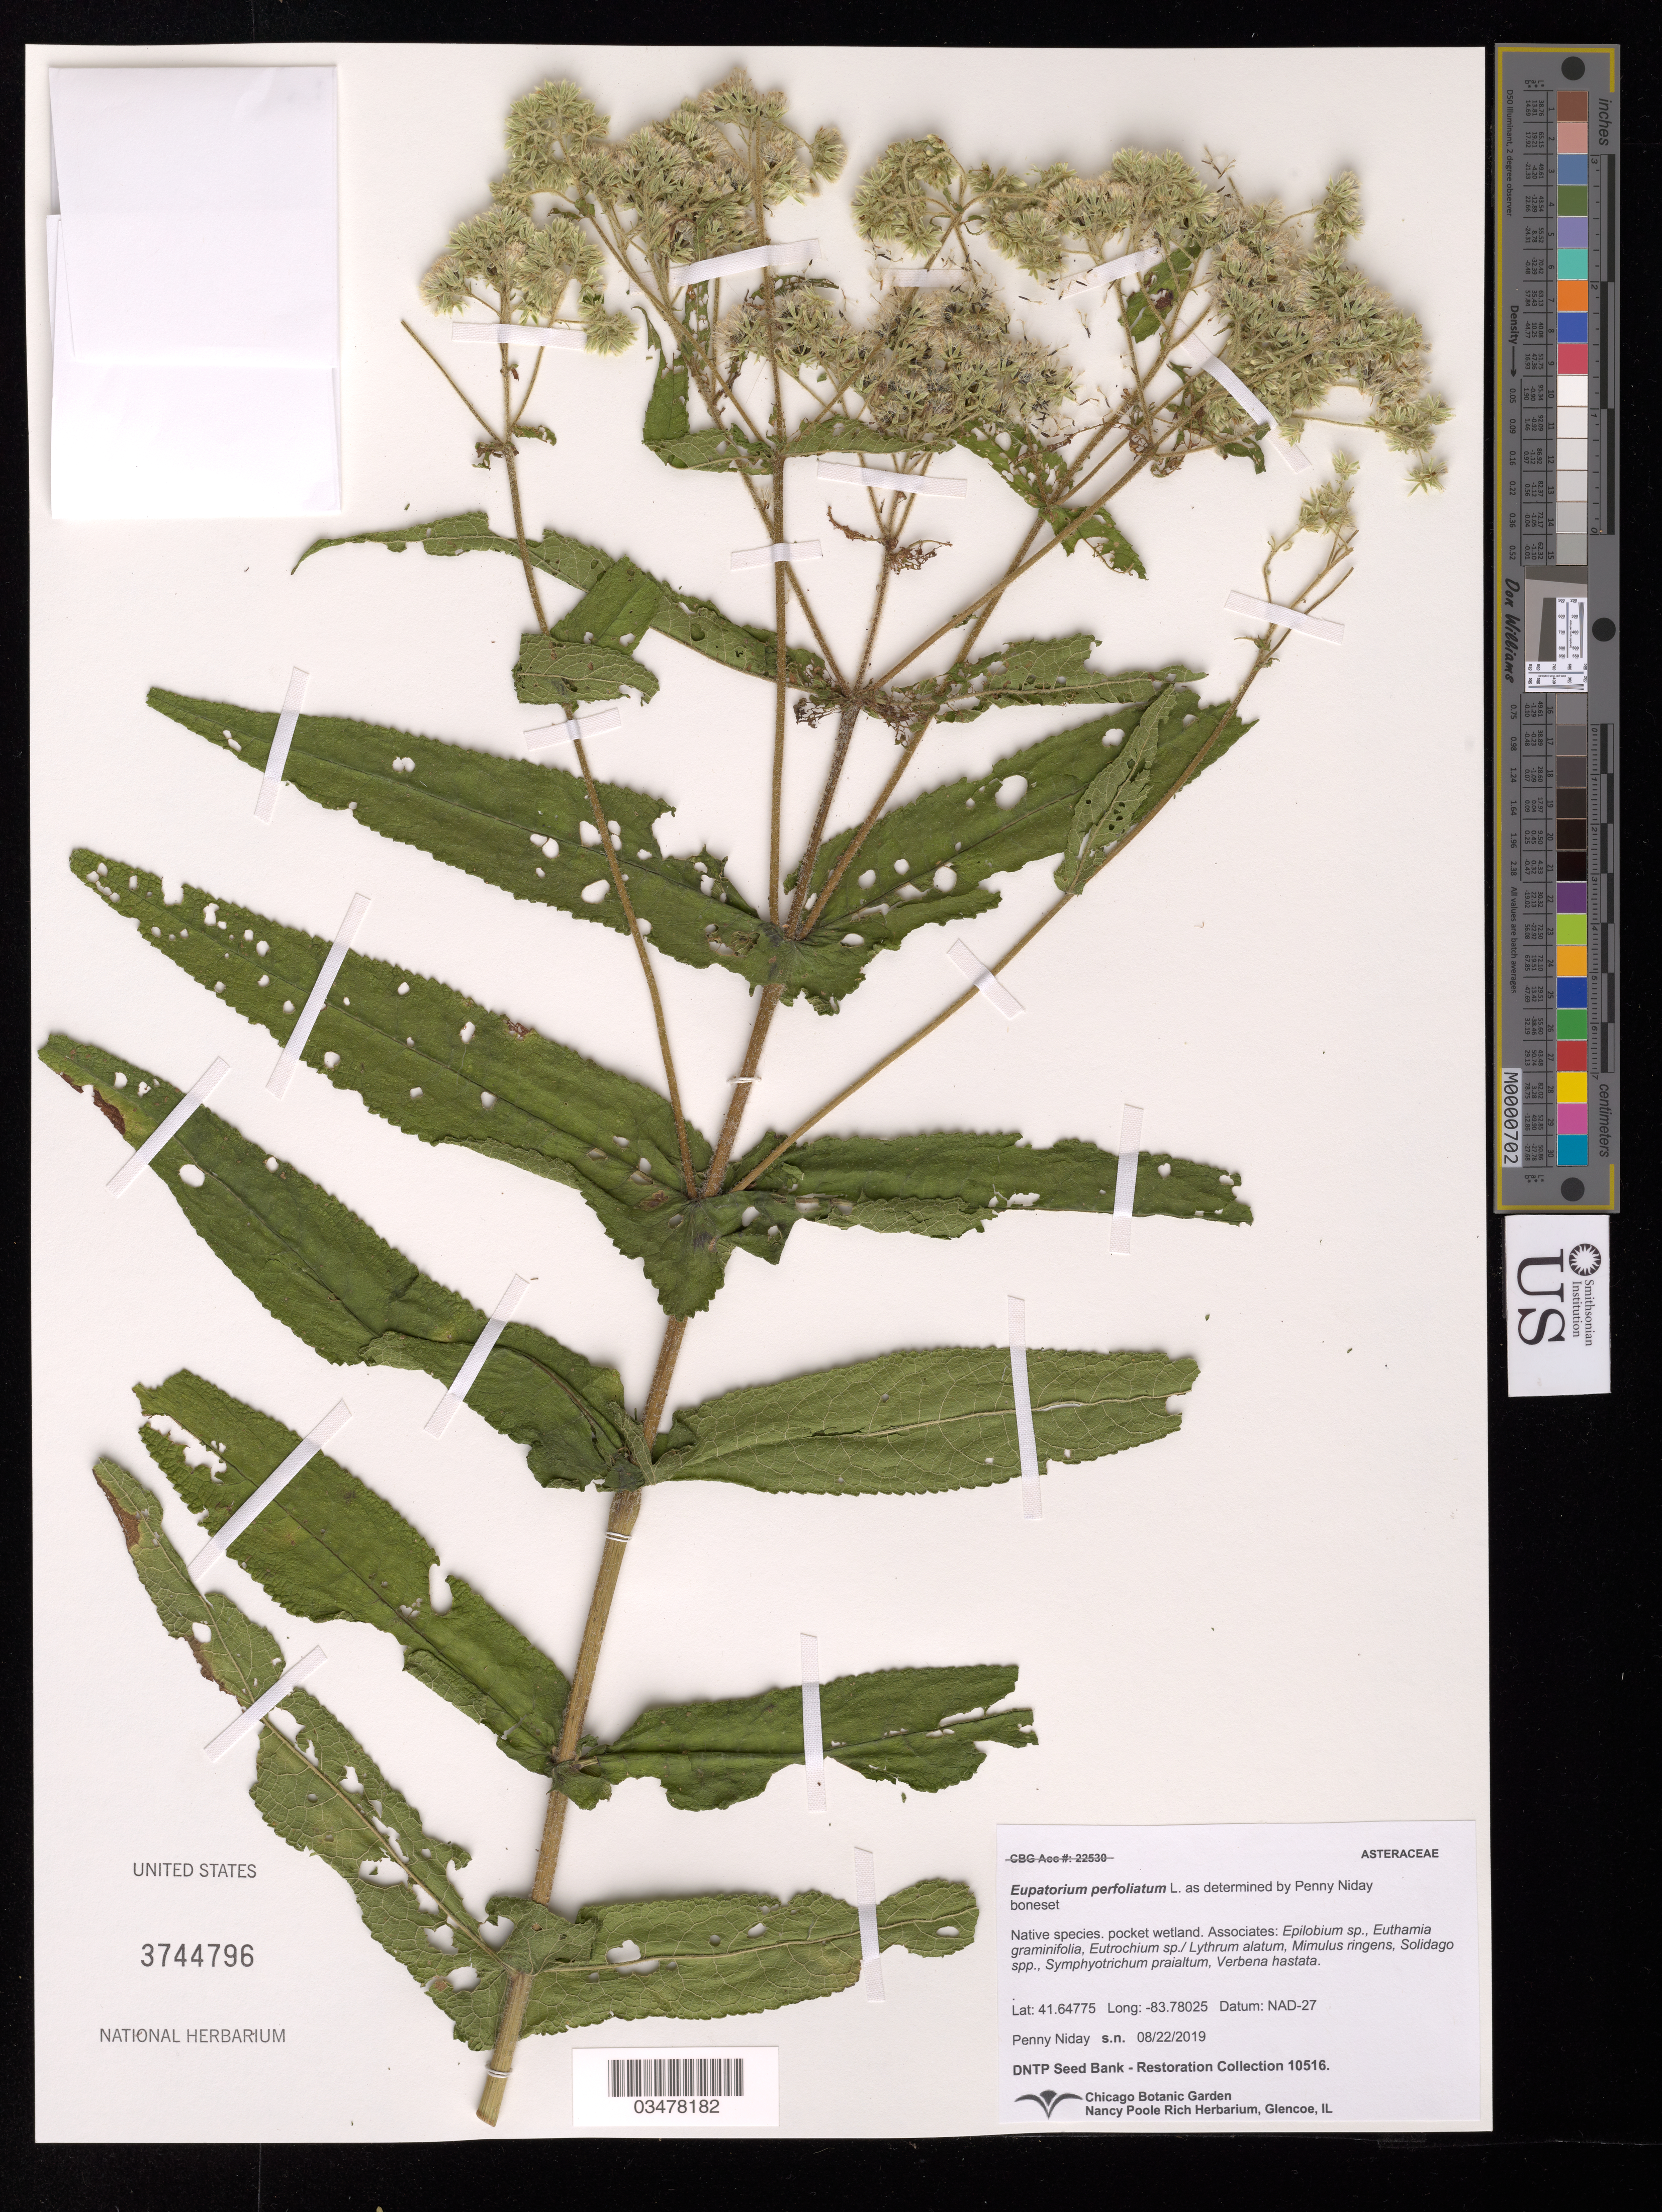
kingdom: Plantae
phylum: Tracheophyta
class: Magnoliopsida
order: Asterales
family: Asteraceae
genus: Eupatorium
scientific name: Eupatorium perfoliatum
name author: L.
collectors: P. Niday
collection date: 2019-08-22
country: United States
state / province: Ohio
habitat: Pocket werland. With Epilobium sp., Eutrochium sp, Mimulus ringens, Solidago sp., etc.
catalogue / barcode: US 3744796